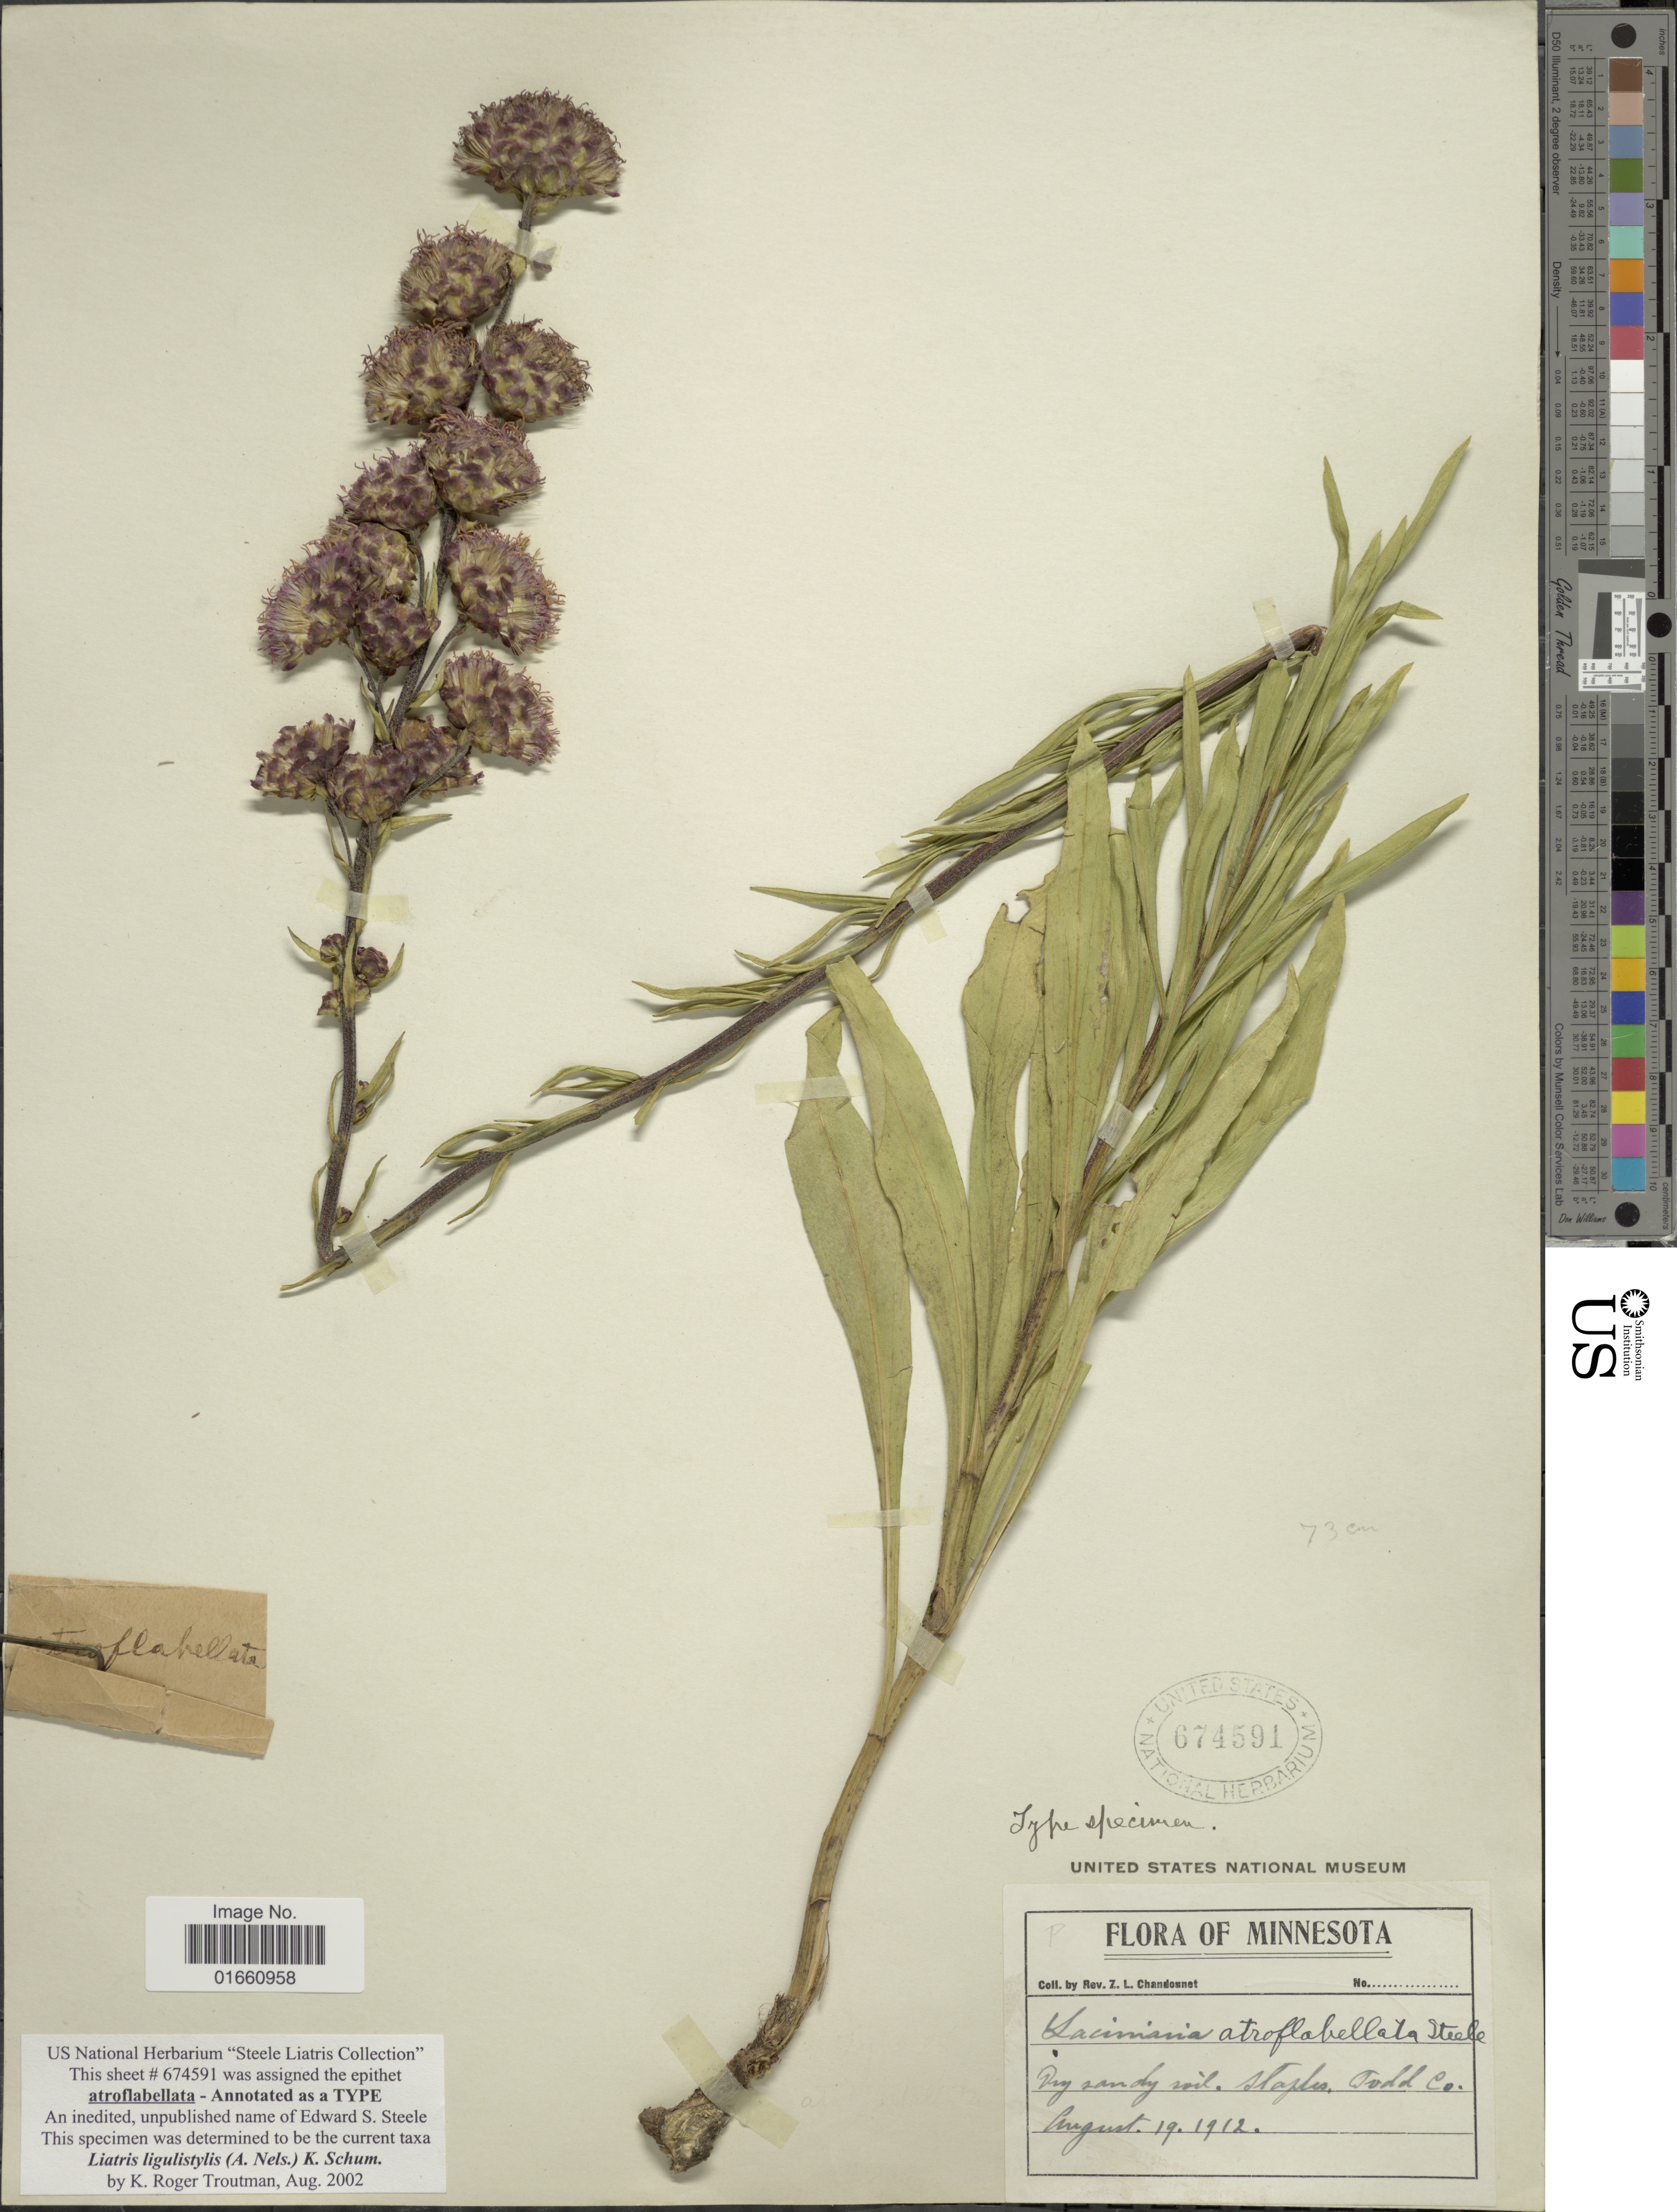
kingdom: Plantae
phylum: Tracheophyta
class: Magnoliopsida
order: Asterales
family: Asteraceae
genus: Liatris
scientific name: Liatris ligulistylis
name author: (A. Nelson) K. Schum.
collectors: Z. Chandonnet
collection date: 1912-08-19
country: United States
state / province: Minnesota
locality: Staples, Todd Co.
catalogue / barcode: US 674591